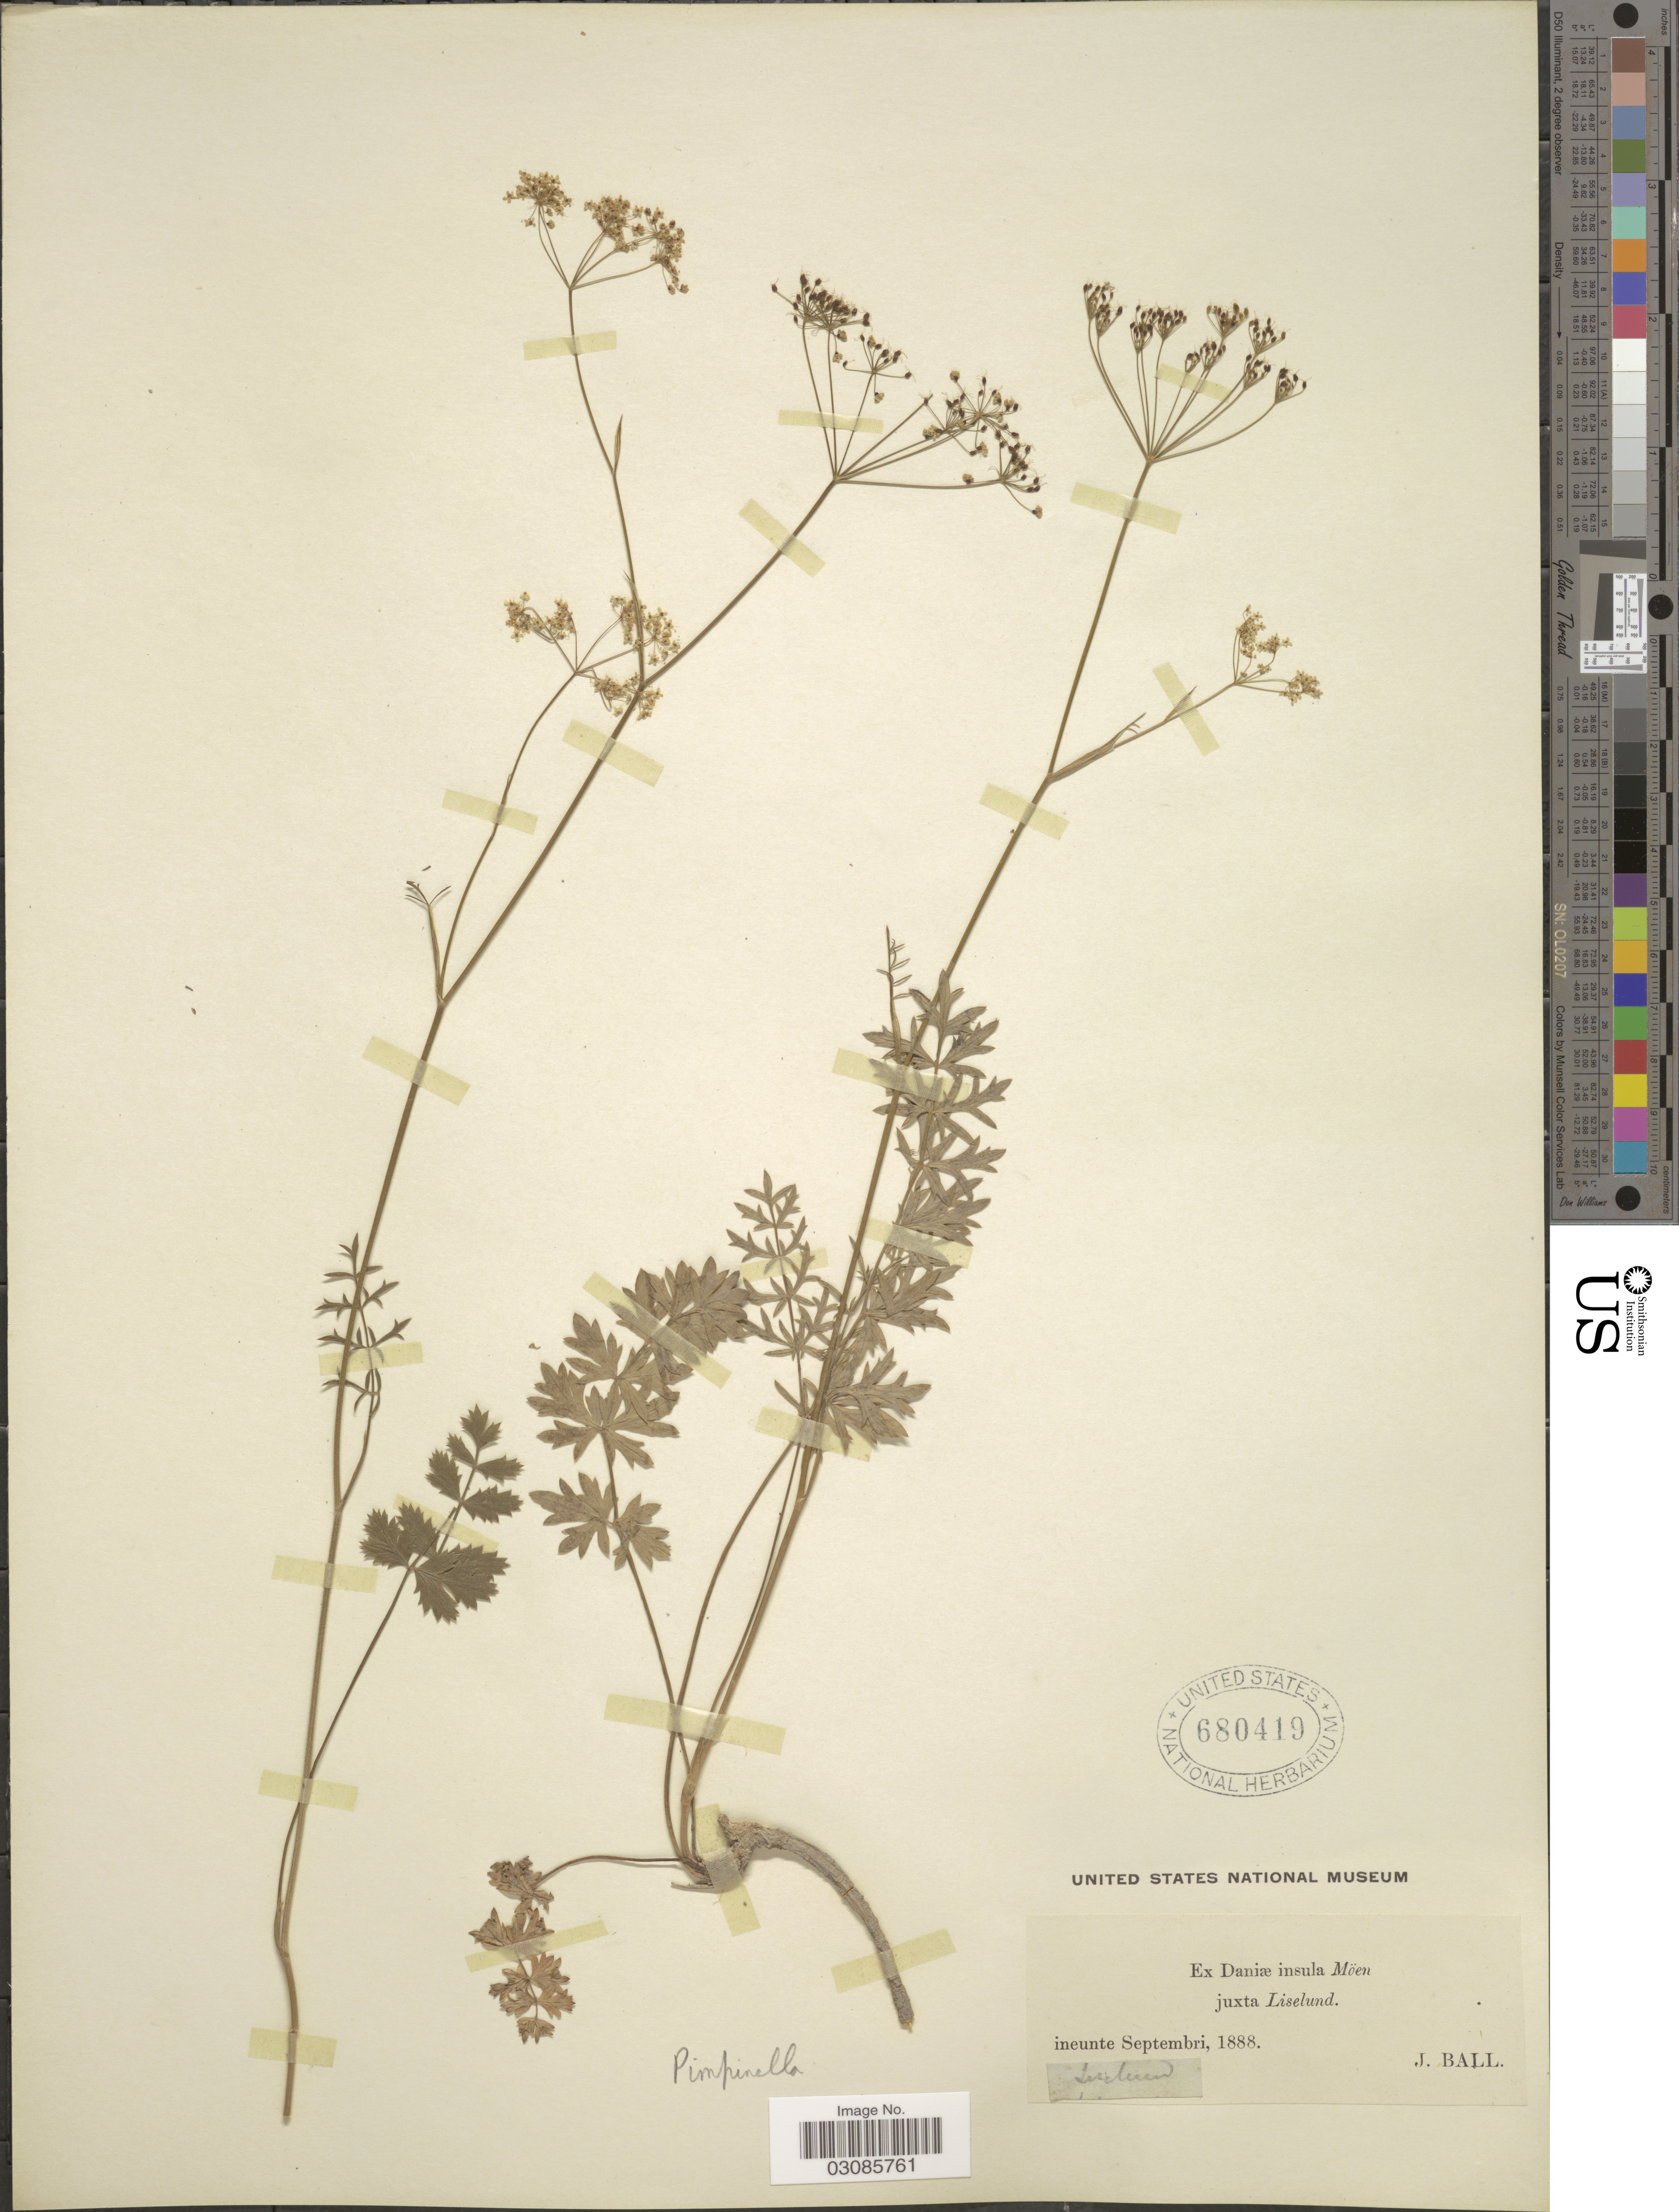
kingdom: Plantae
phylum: Tracheophyta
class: Magnoliopsida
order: Apiales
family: Apiaceae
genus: Pimpinella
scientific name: Pimpinella sp.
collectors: J. Ball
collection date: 1888-09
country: Denmark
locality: Ex Daniae insula Möen juxta Liselund.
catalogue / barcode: US 680419